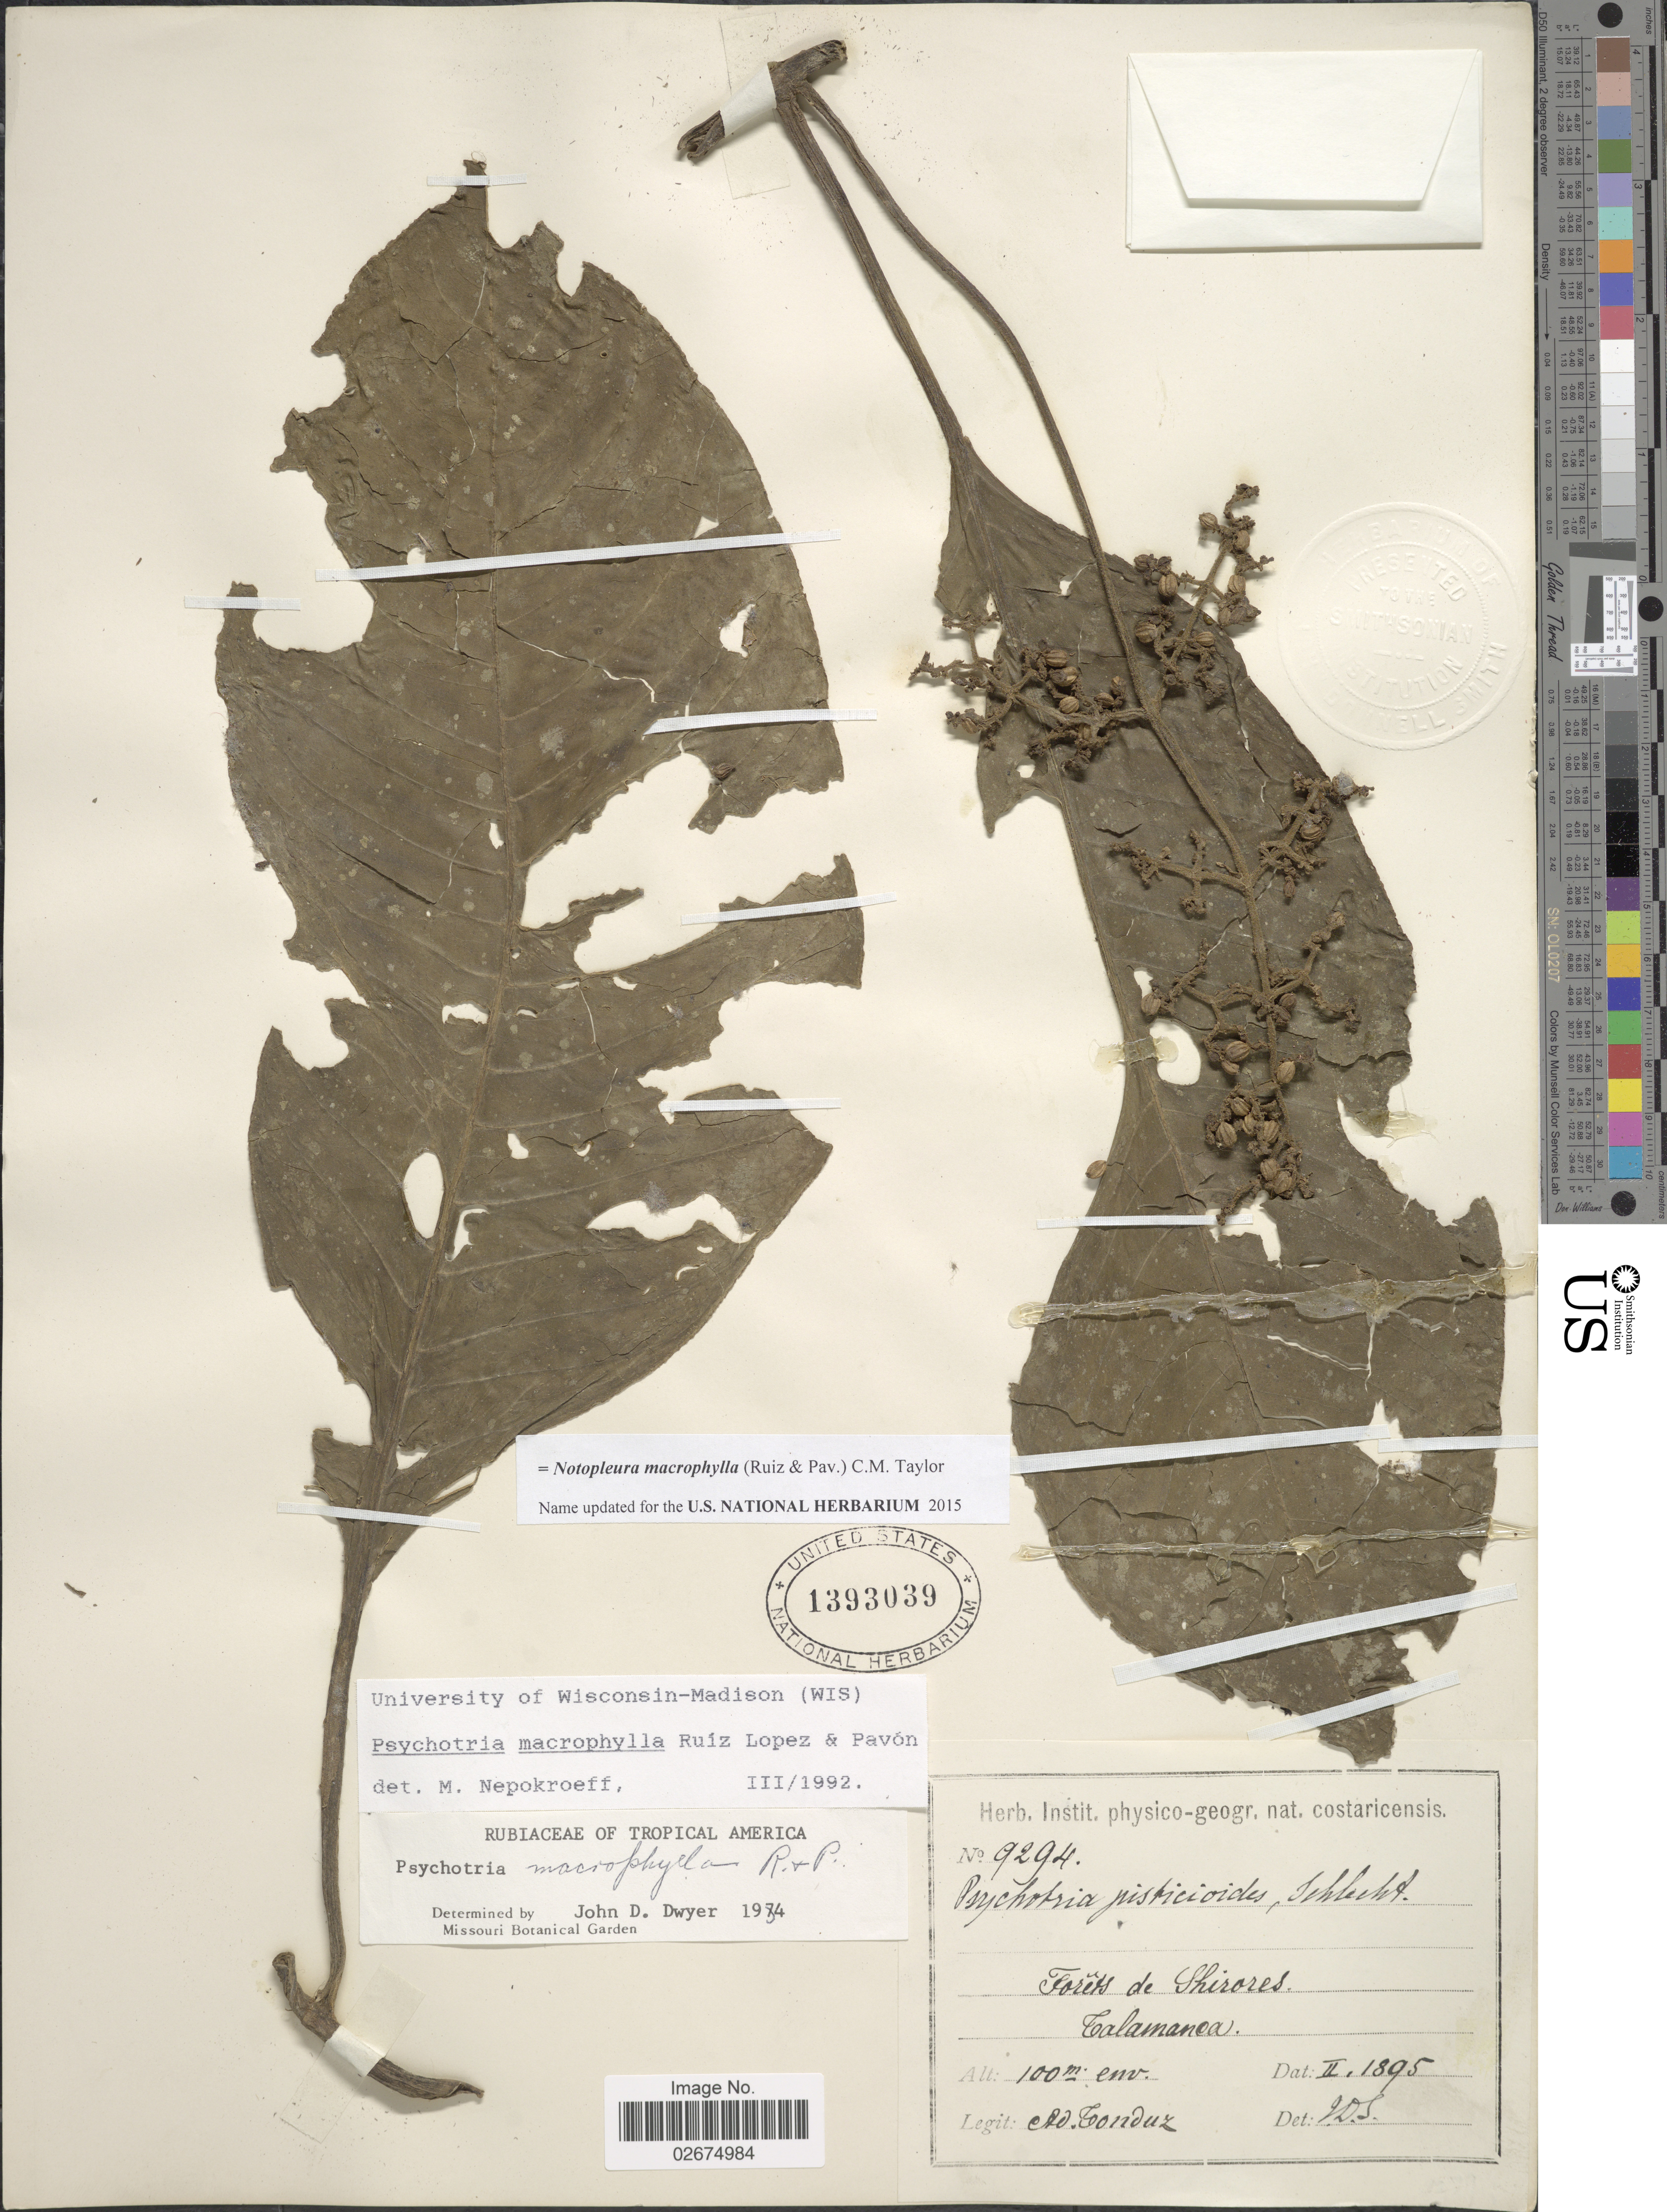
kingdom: Plantae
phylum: Tracheophyta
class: Magnoliopsida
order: Gentianales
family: Rubiaceae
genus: Notopleura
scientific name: Notopleura macrophylla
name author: (Ruiz & Pav.) C.M. Taylor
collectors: A. Tonduz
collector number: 9294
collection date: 1895-02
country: Costa Rica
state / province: Limón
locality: Shirores. Talamanca.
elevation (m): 100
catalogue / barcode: US 1393039